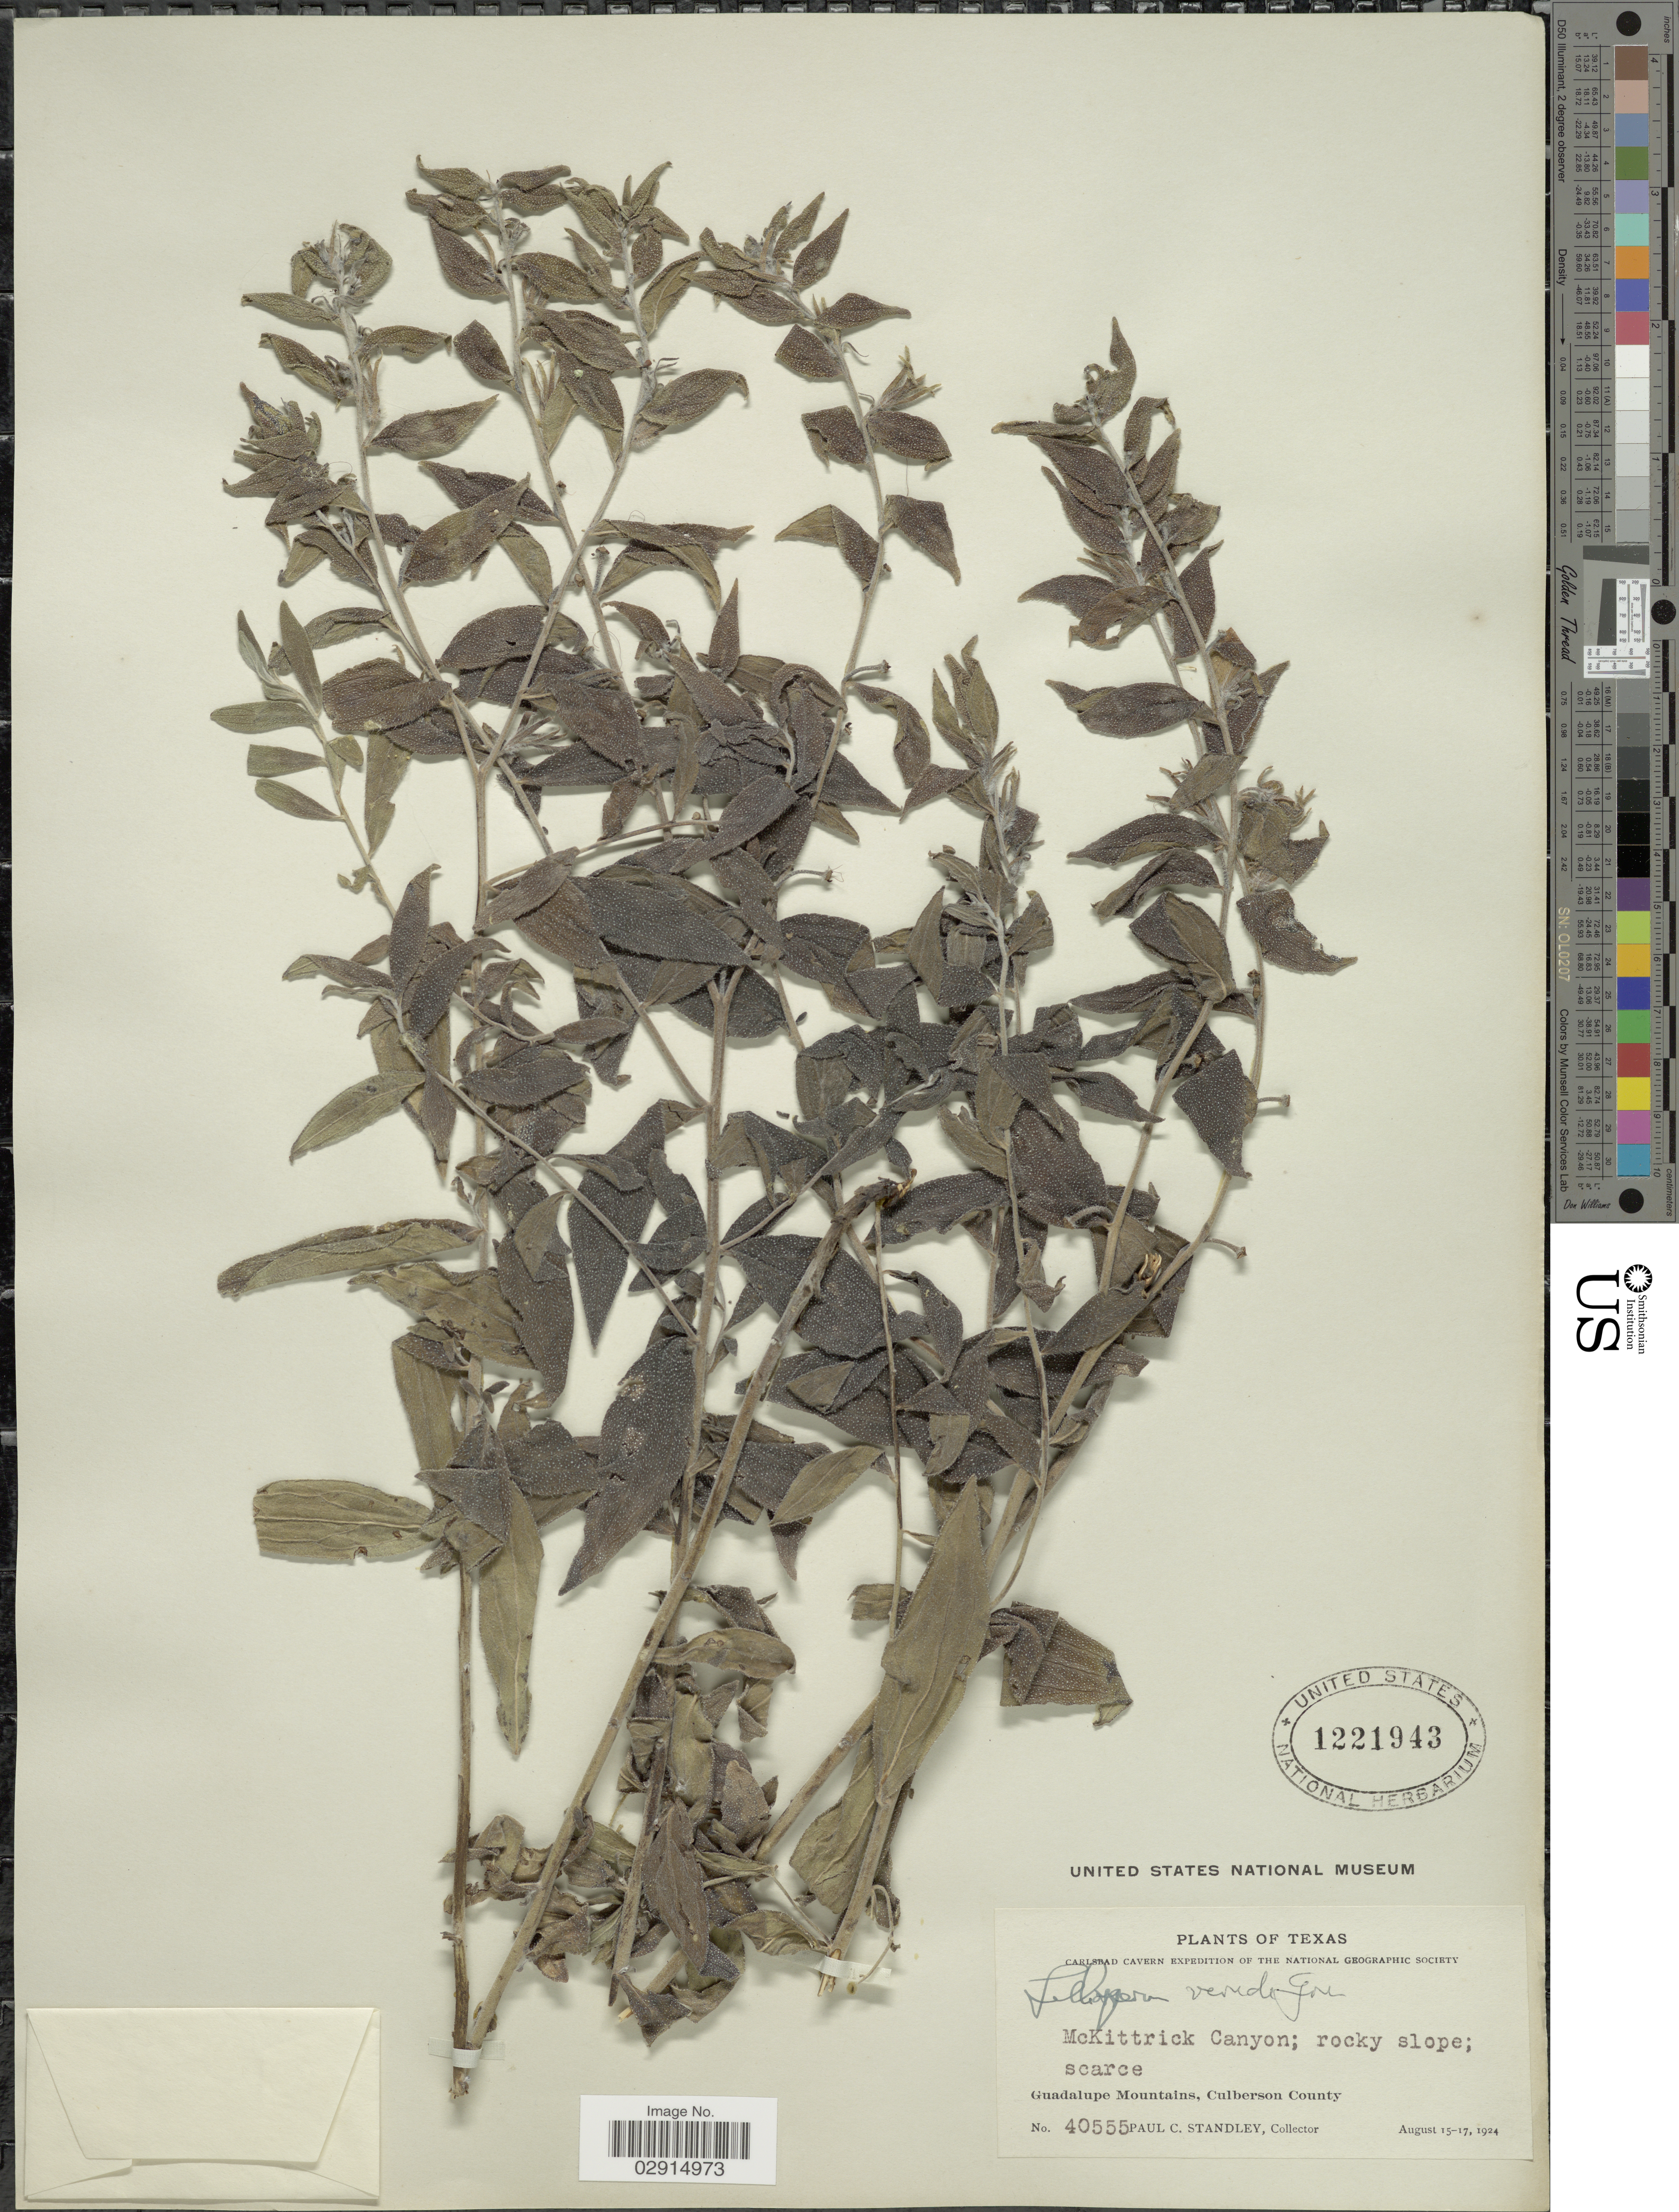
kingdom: Plantae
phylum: Tracheophyta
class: Magnoliopsida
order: Boraginales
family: Boraginaceae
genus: Lithospermum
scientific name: Lithospermum viride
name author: Greene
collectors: P. C. Standley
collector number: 40555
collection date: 1924-08-15/1924-08-17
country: United States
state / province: Texas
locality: McKittrick Canyon; rocky slope; scarce. Guadalupe Mountains, Culberson County.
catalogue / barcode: US 1221943